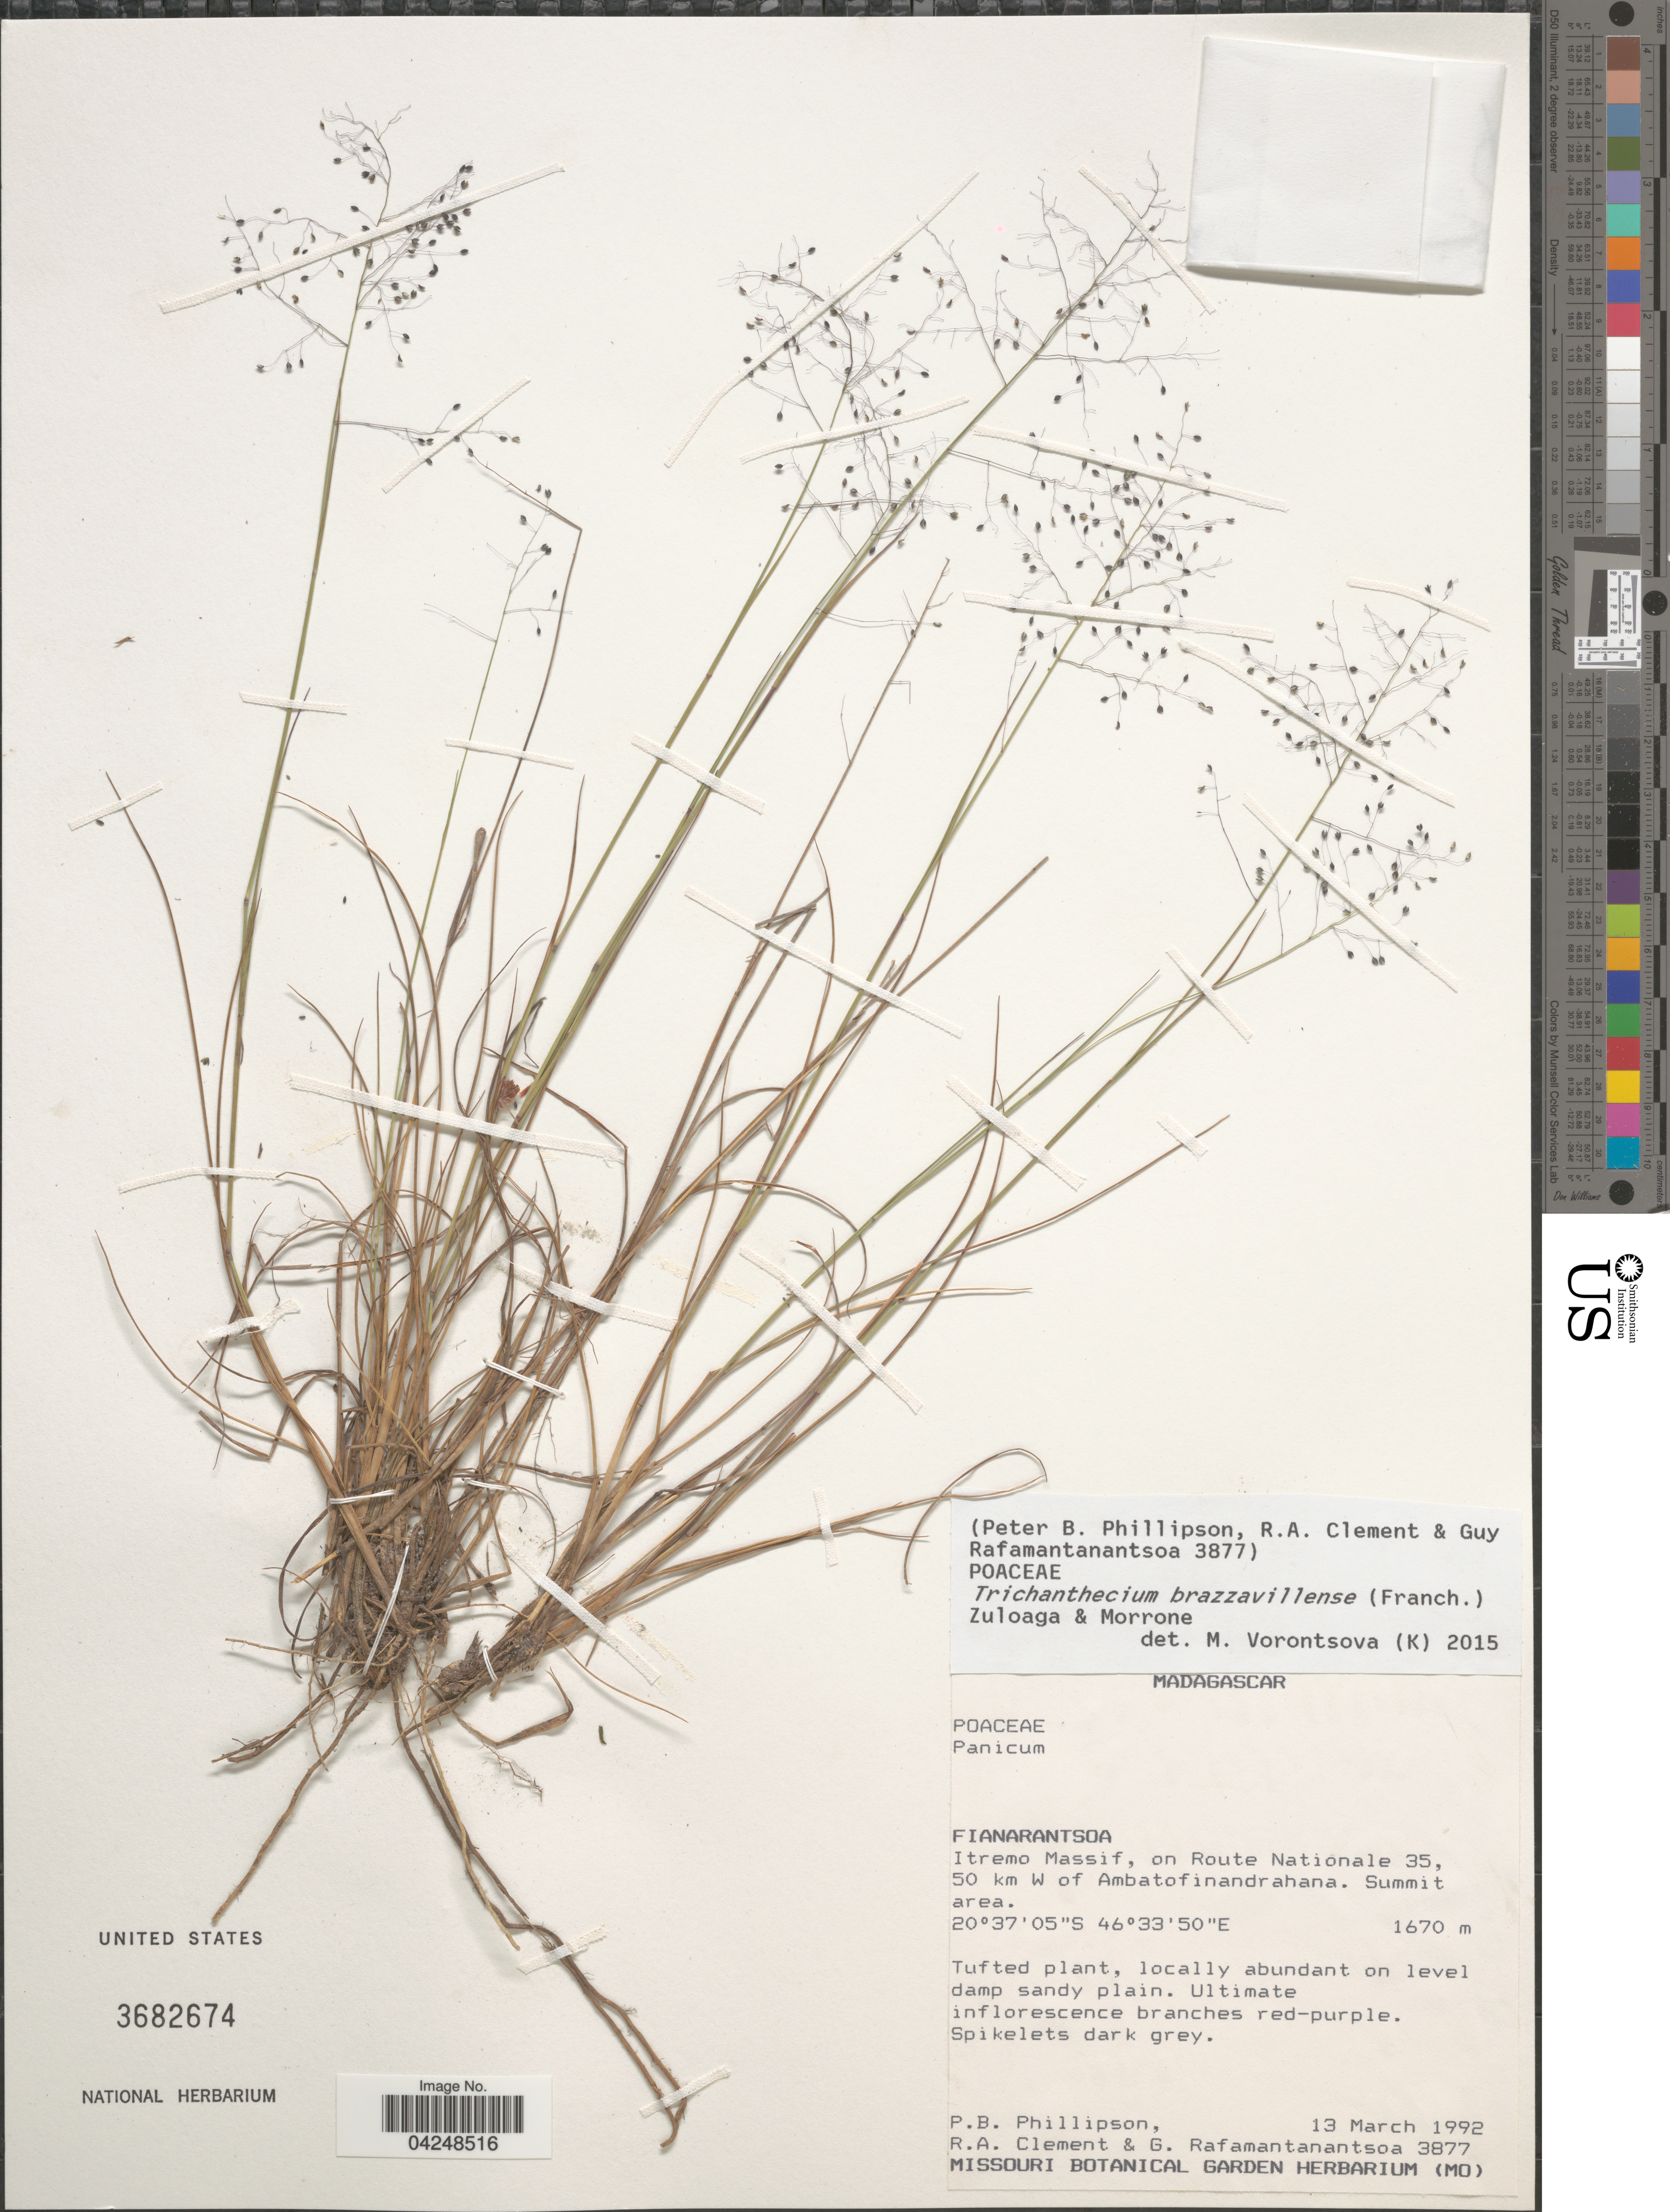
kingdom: Plantae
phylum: Tracheophyta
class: Liliopsida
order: Poales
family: Poaceae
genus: Trichanthecium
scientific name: Trichanthecium brazzavillense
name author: (Franch.) Zuloaga & Morrone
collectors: P. B. Phillipson, R. A.Clement & G. Rafamantanantsoa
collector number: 3877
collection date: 1992-03-13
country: Madagascar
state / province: Amoron'i Mania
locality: Itremo Massif, on Route Nationale 35, 50 km W of Ambatofinandrahana.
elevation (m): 1670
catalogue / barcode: US 3682674